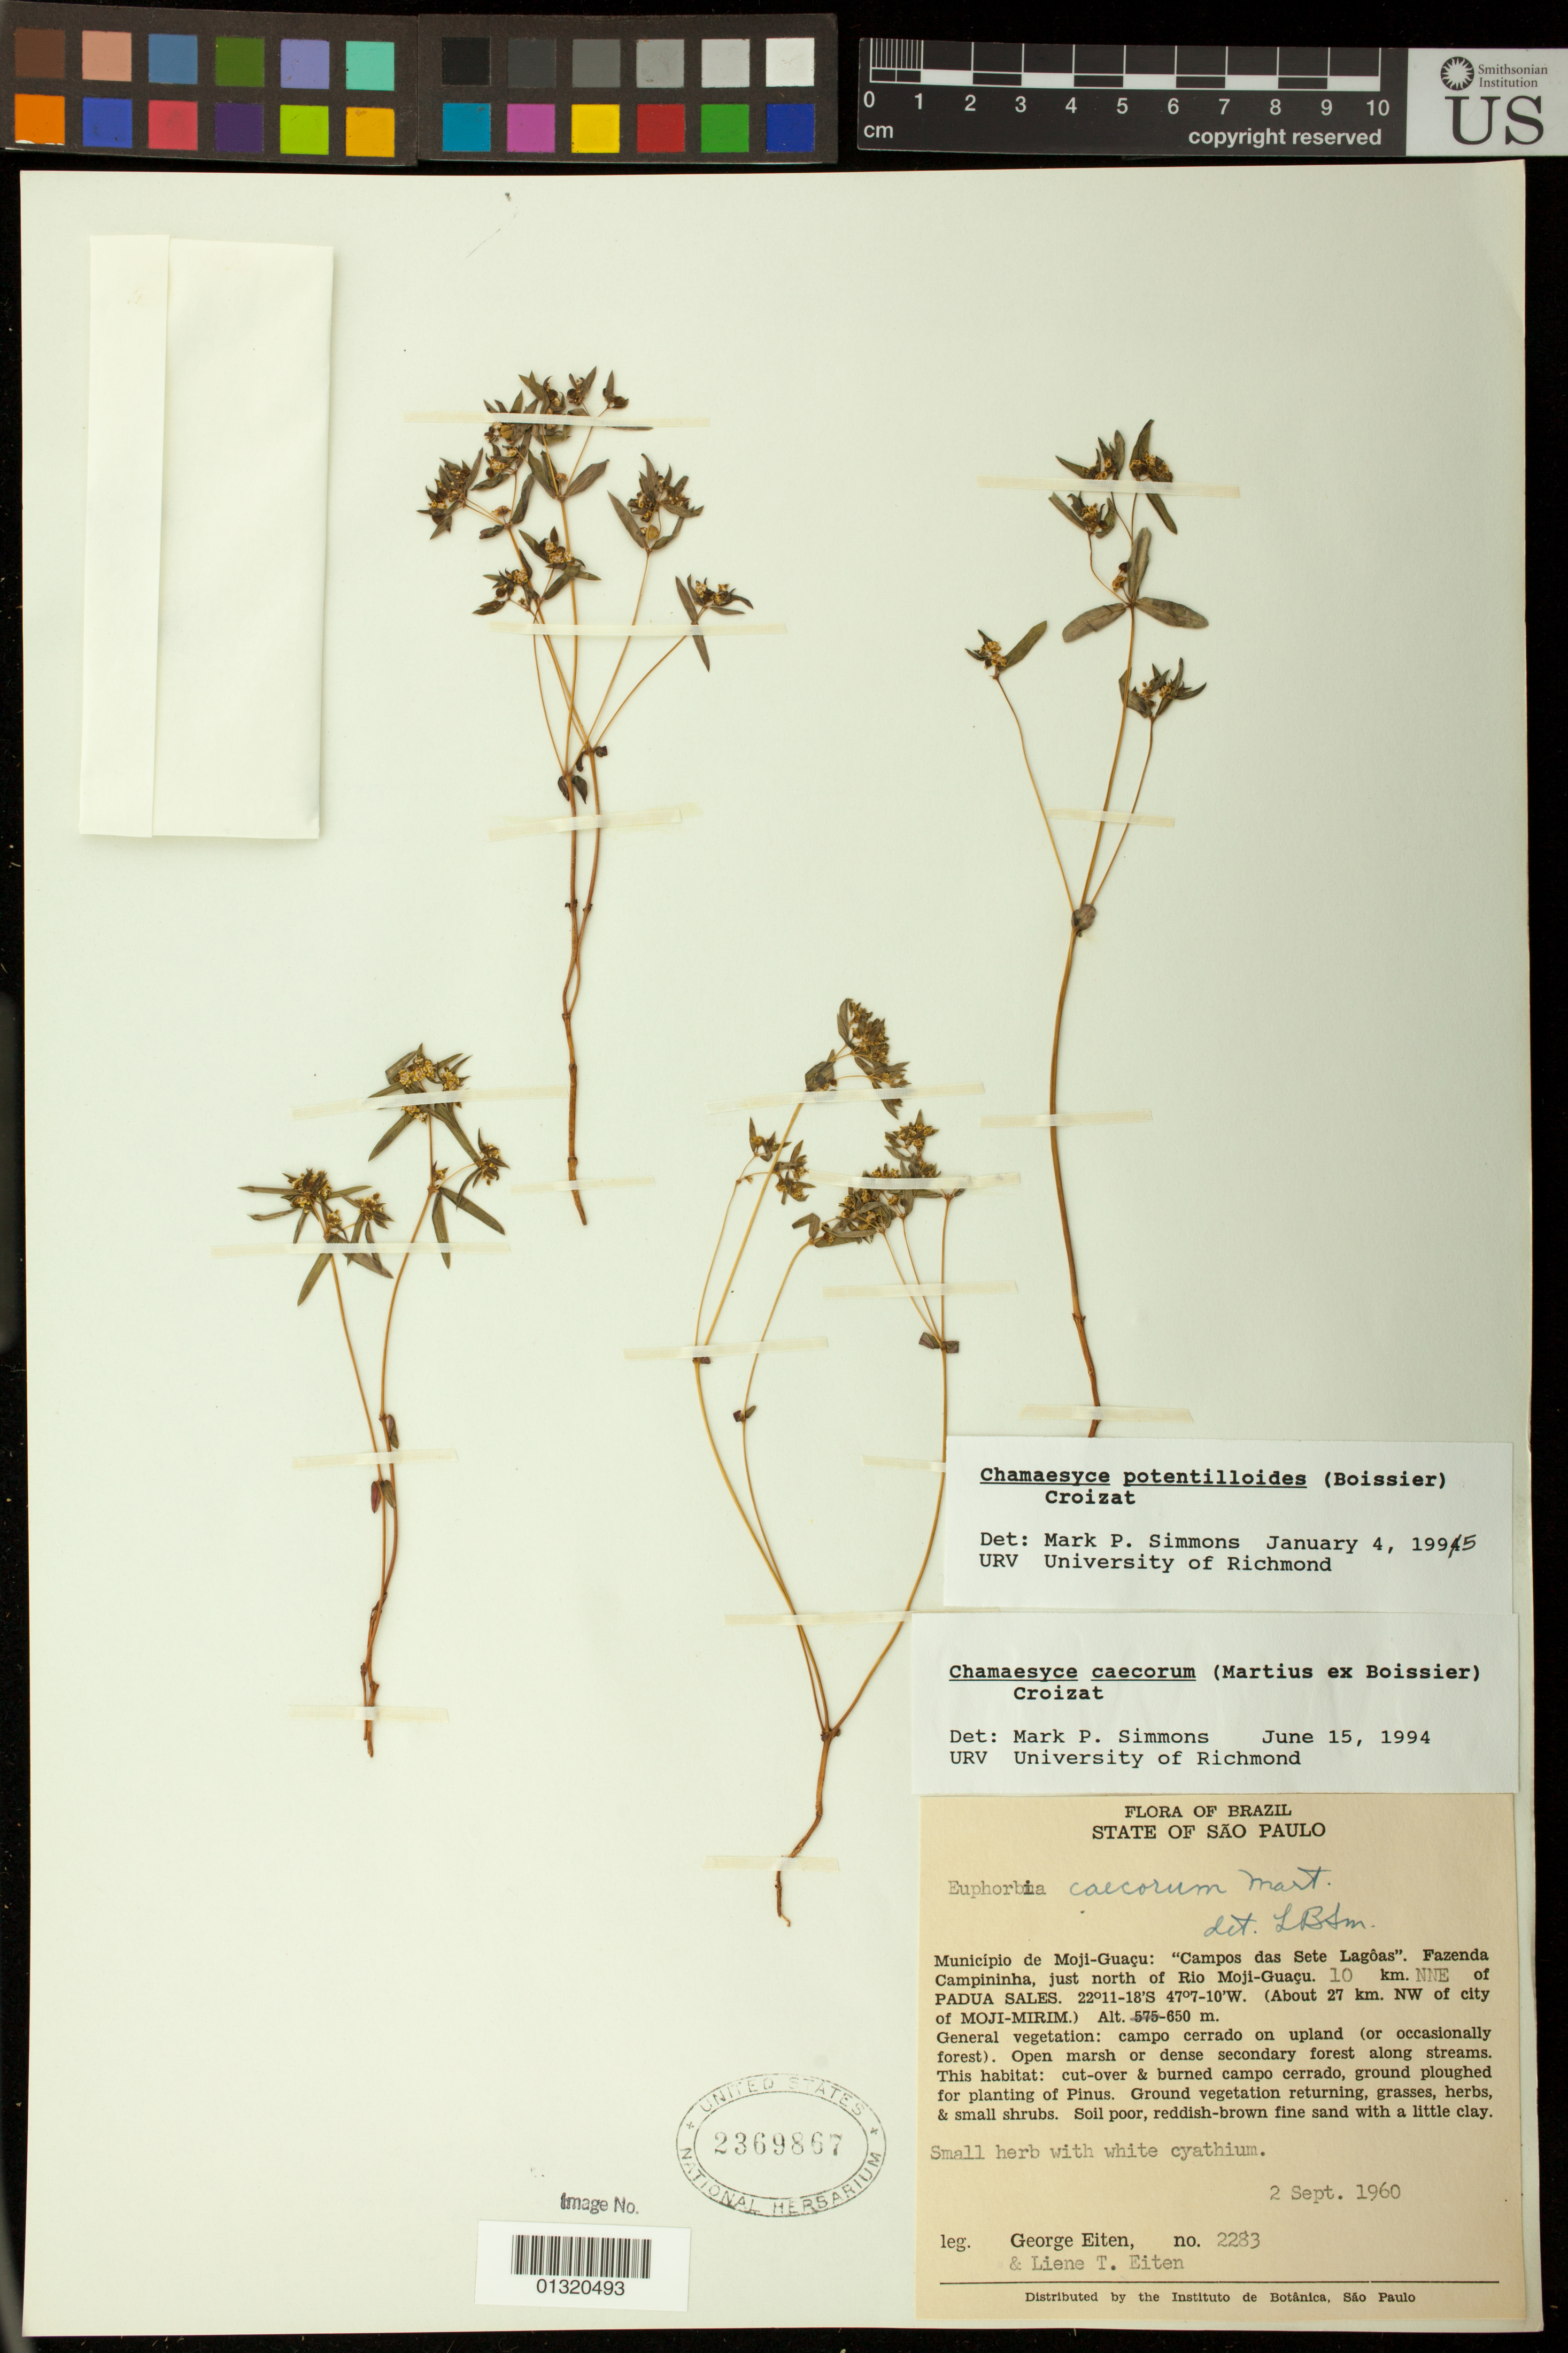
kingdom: Plantae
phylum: Tracheophyta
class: Magnoliopsida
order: Malpighiales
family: Euphorbiaceae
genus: Euphorbia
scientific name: Euphorbia potentilloides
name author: Boiss.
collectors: G. Eiten & L. T. Eiten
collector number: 2283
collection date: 1960-09-02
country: Brazil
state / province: São Paulo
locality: Municipo de Moji-Guaçu: "Campos das Sete Lagoas". Fazenda Campininha, just north of Rio Moji-Gaucu 10 km NNW of Padua Sales. (About 27 km. NW of city of Moji-Mirim.)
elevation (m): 575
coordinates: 22 11-18 S, 47 7-10 W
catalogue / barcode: US 2369867